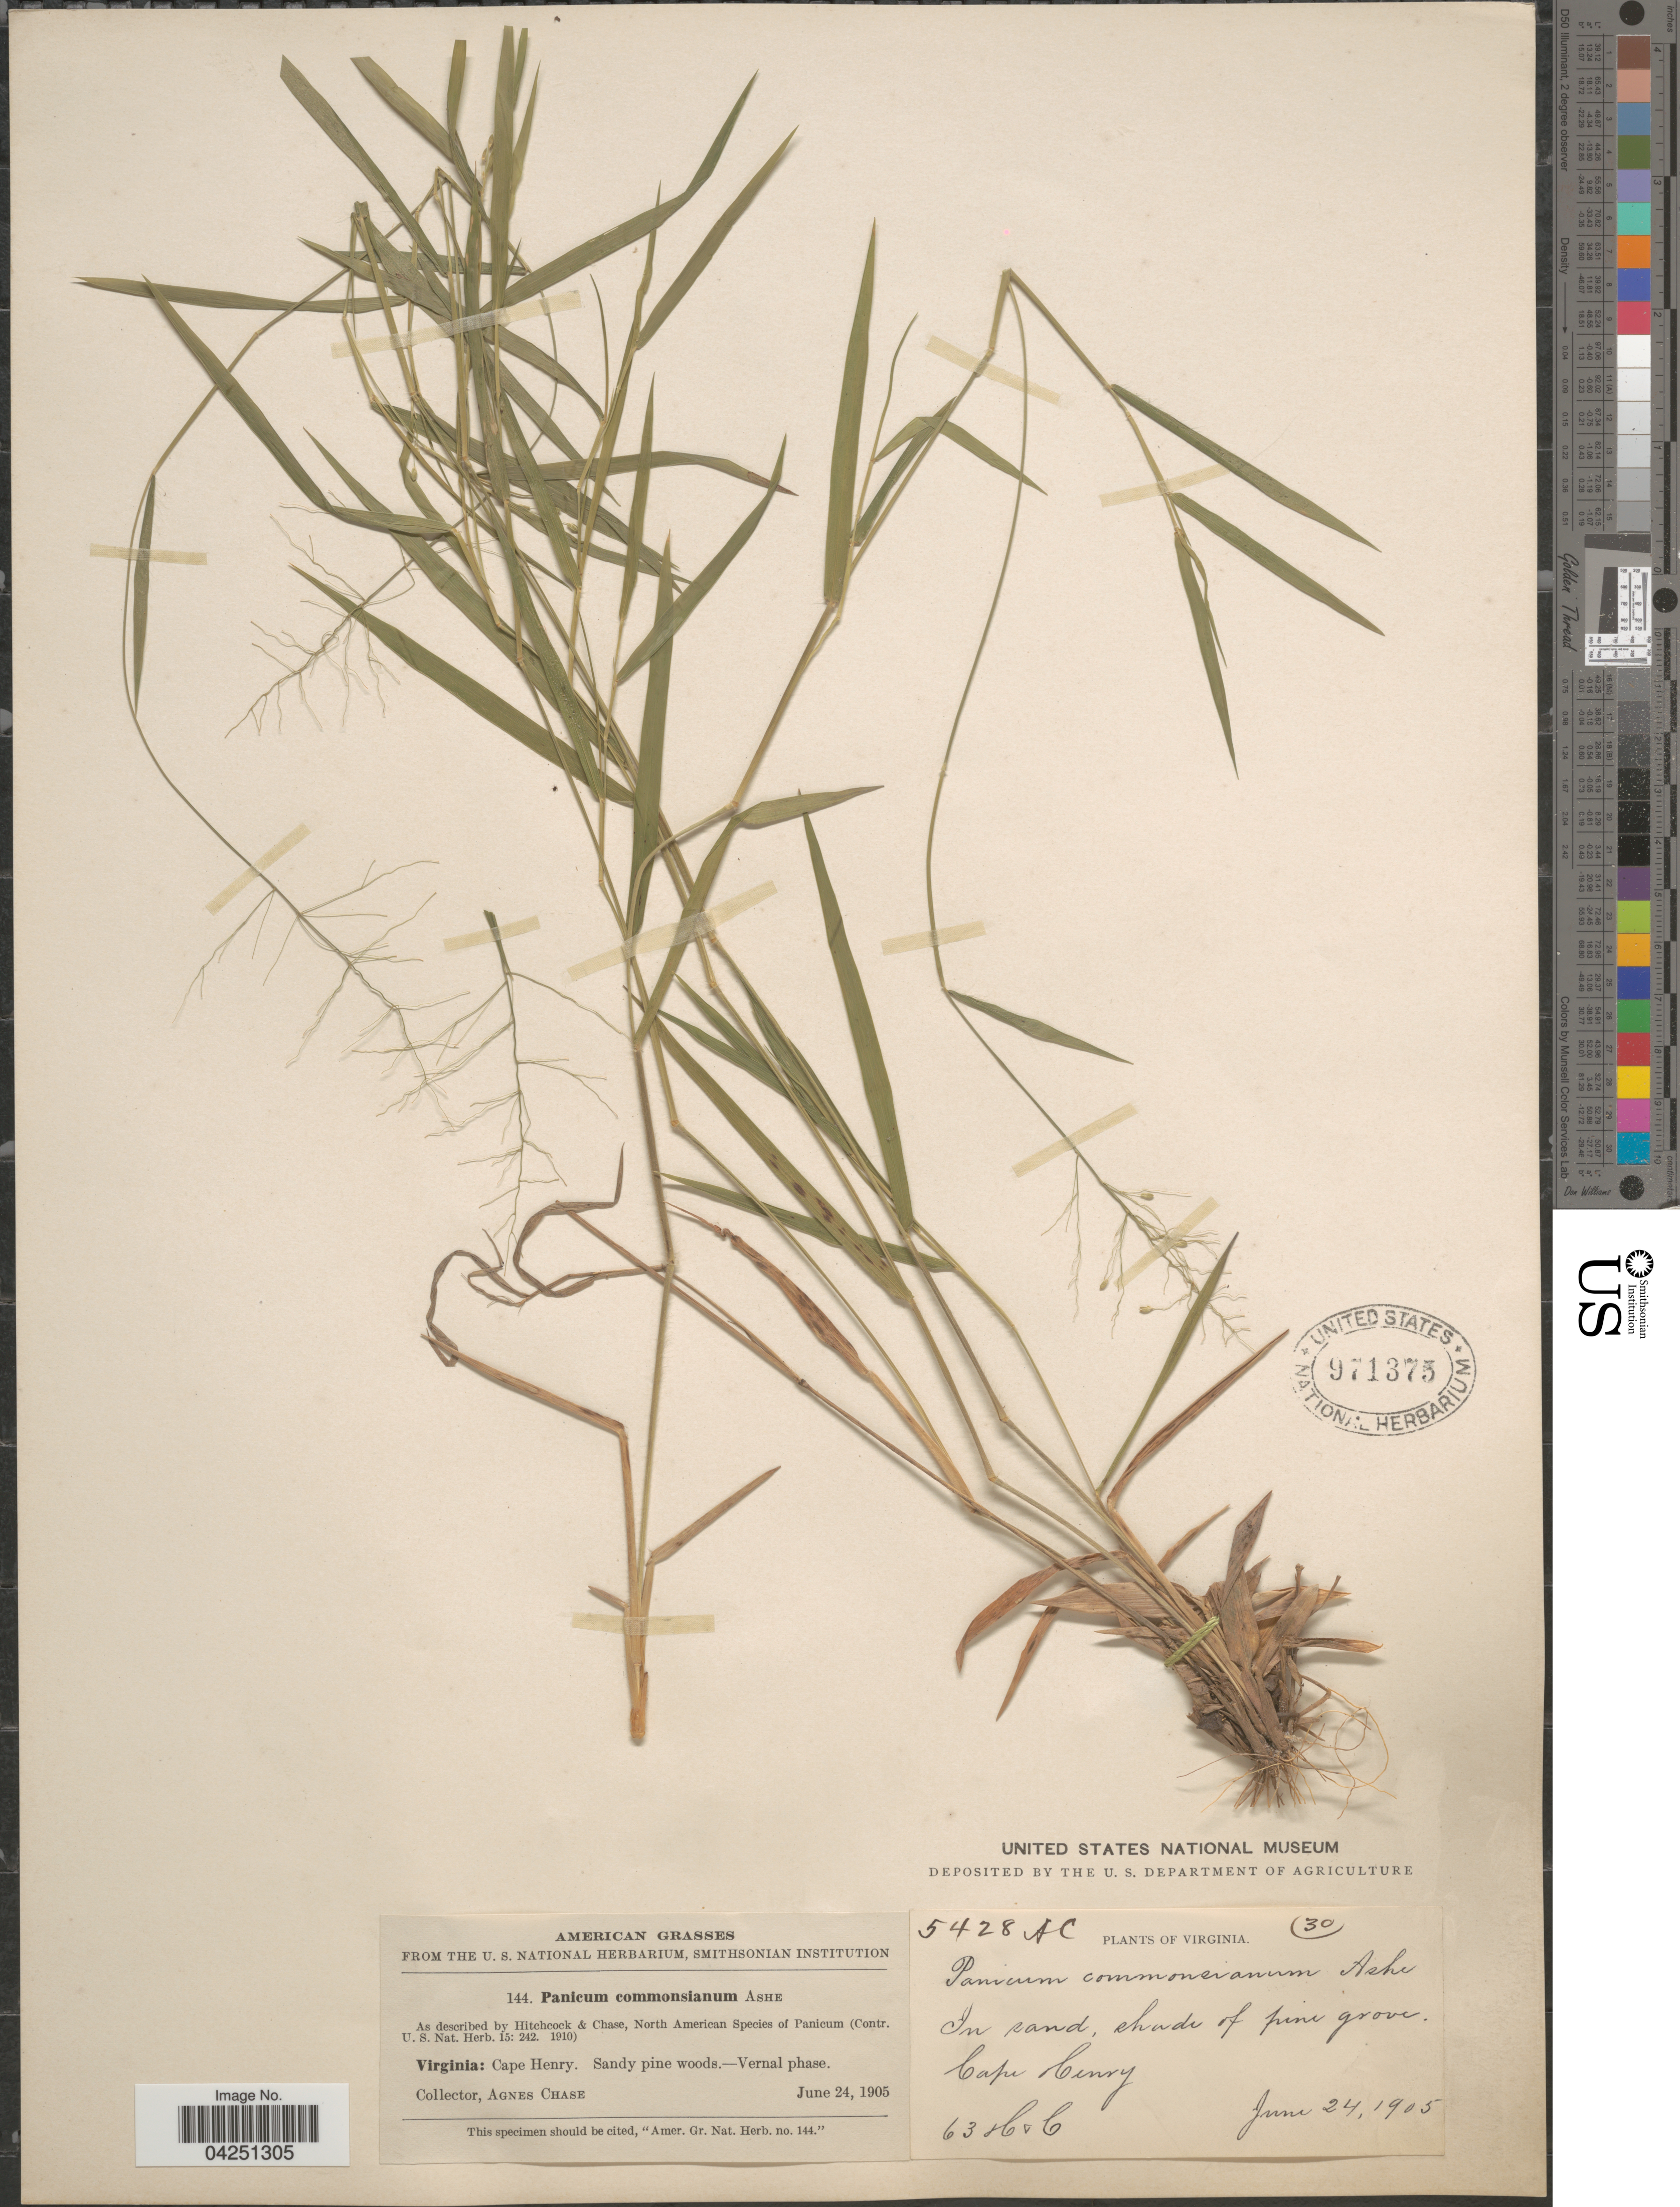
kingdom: Plantae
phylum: Tracheophyta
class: Liliopsida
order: Poales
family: Poaceae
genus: Dichanthelium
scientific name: Dichanthelium acuminatum var. acuminatum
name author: (Sw.) Gould & C.A. Clark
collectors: A. Chase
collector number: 144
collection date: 1905-06-24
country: United States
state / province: Virginia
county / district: City of Virginia Beach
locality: Cape Henry.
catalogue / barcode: US 971375